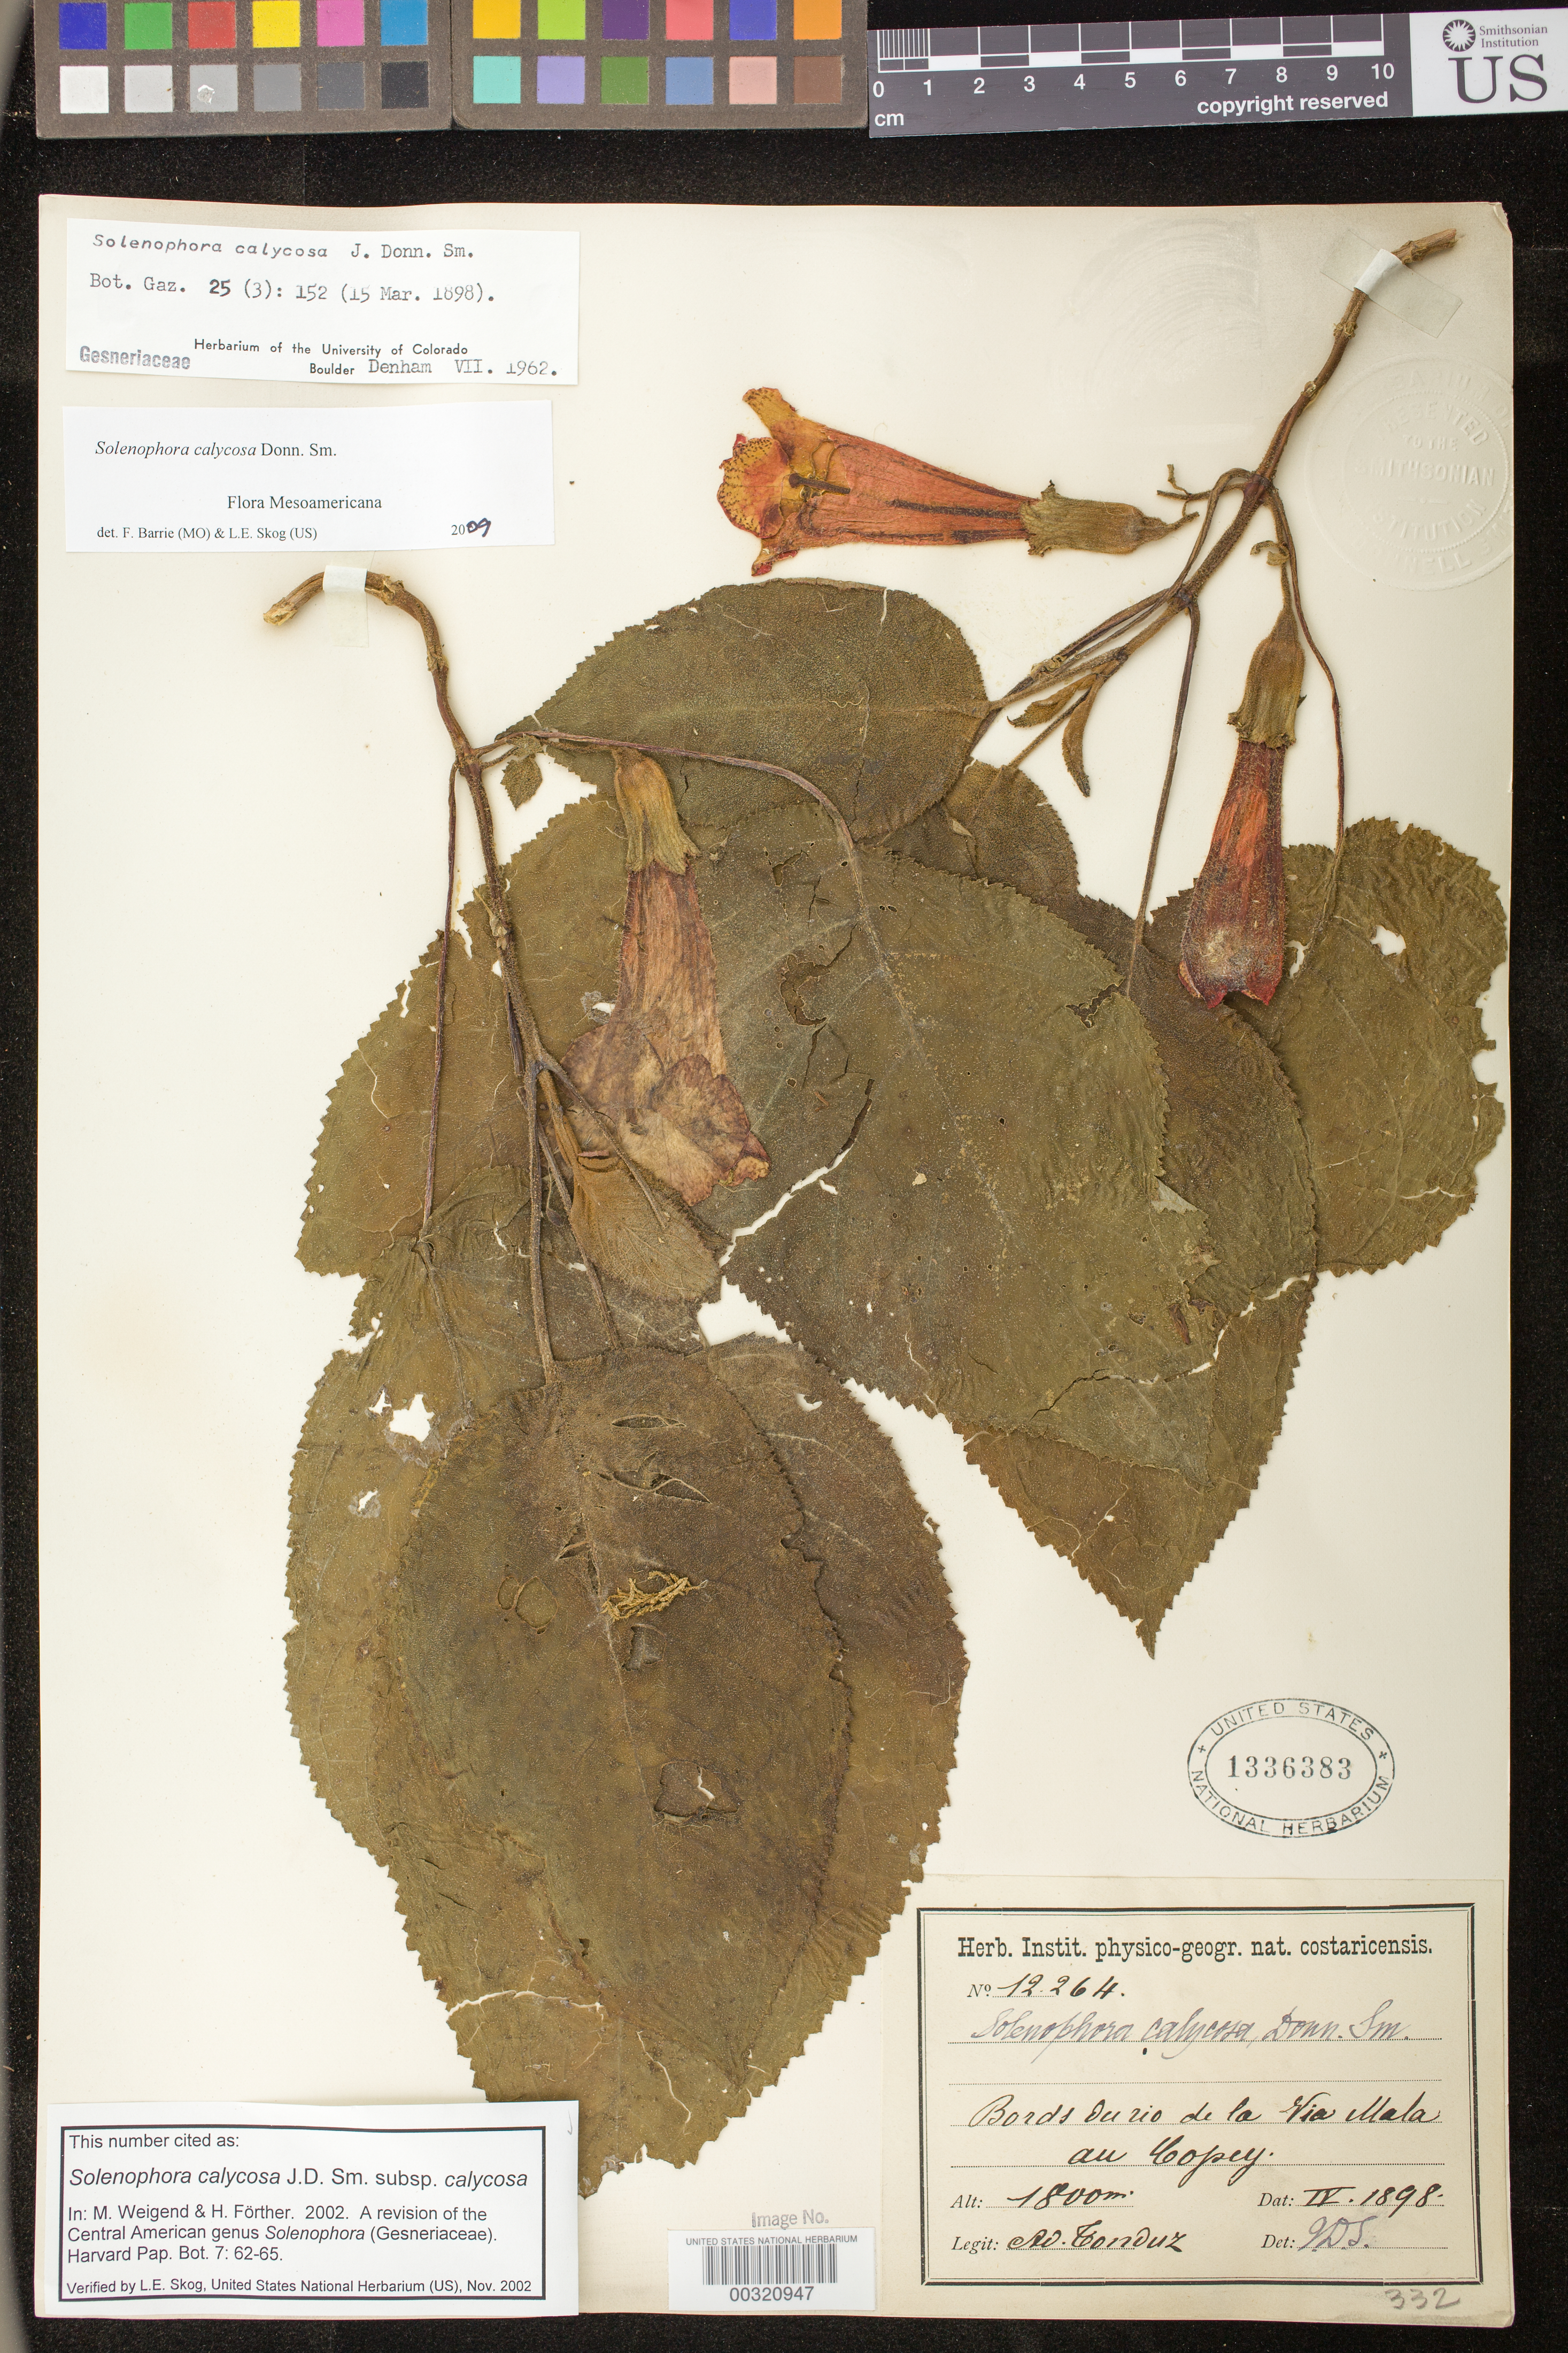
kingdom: Plantae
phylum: Tracheophyta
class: Magnoliopsida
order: Lamiales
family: Gesneriaceae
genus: Solenophora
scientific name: Solenophora calycosa Donn. Sm. subsp. calycosa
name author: (Donn. Sm.) Donn. Sm.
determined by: Weigend; Förther, Harald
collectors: A. Tonduz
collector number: HNC 12264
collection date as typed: Apr 1898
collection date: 1898-04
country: Costa Rica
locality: Bords du rio de la Via Mala au Copey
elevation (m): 1800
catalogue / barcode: US 1336383